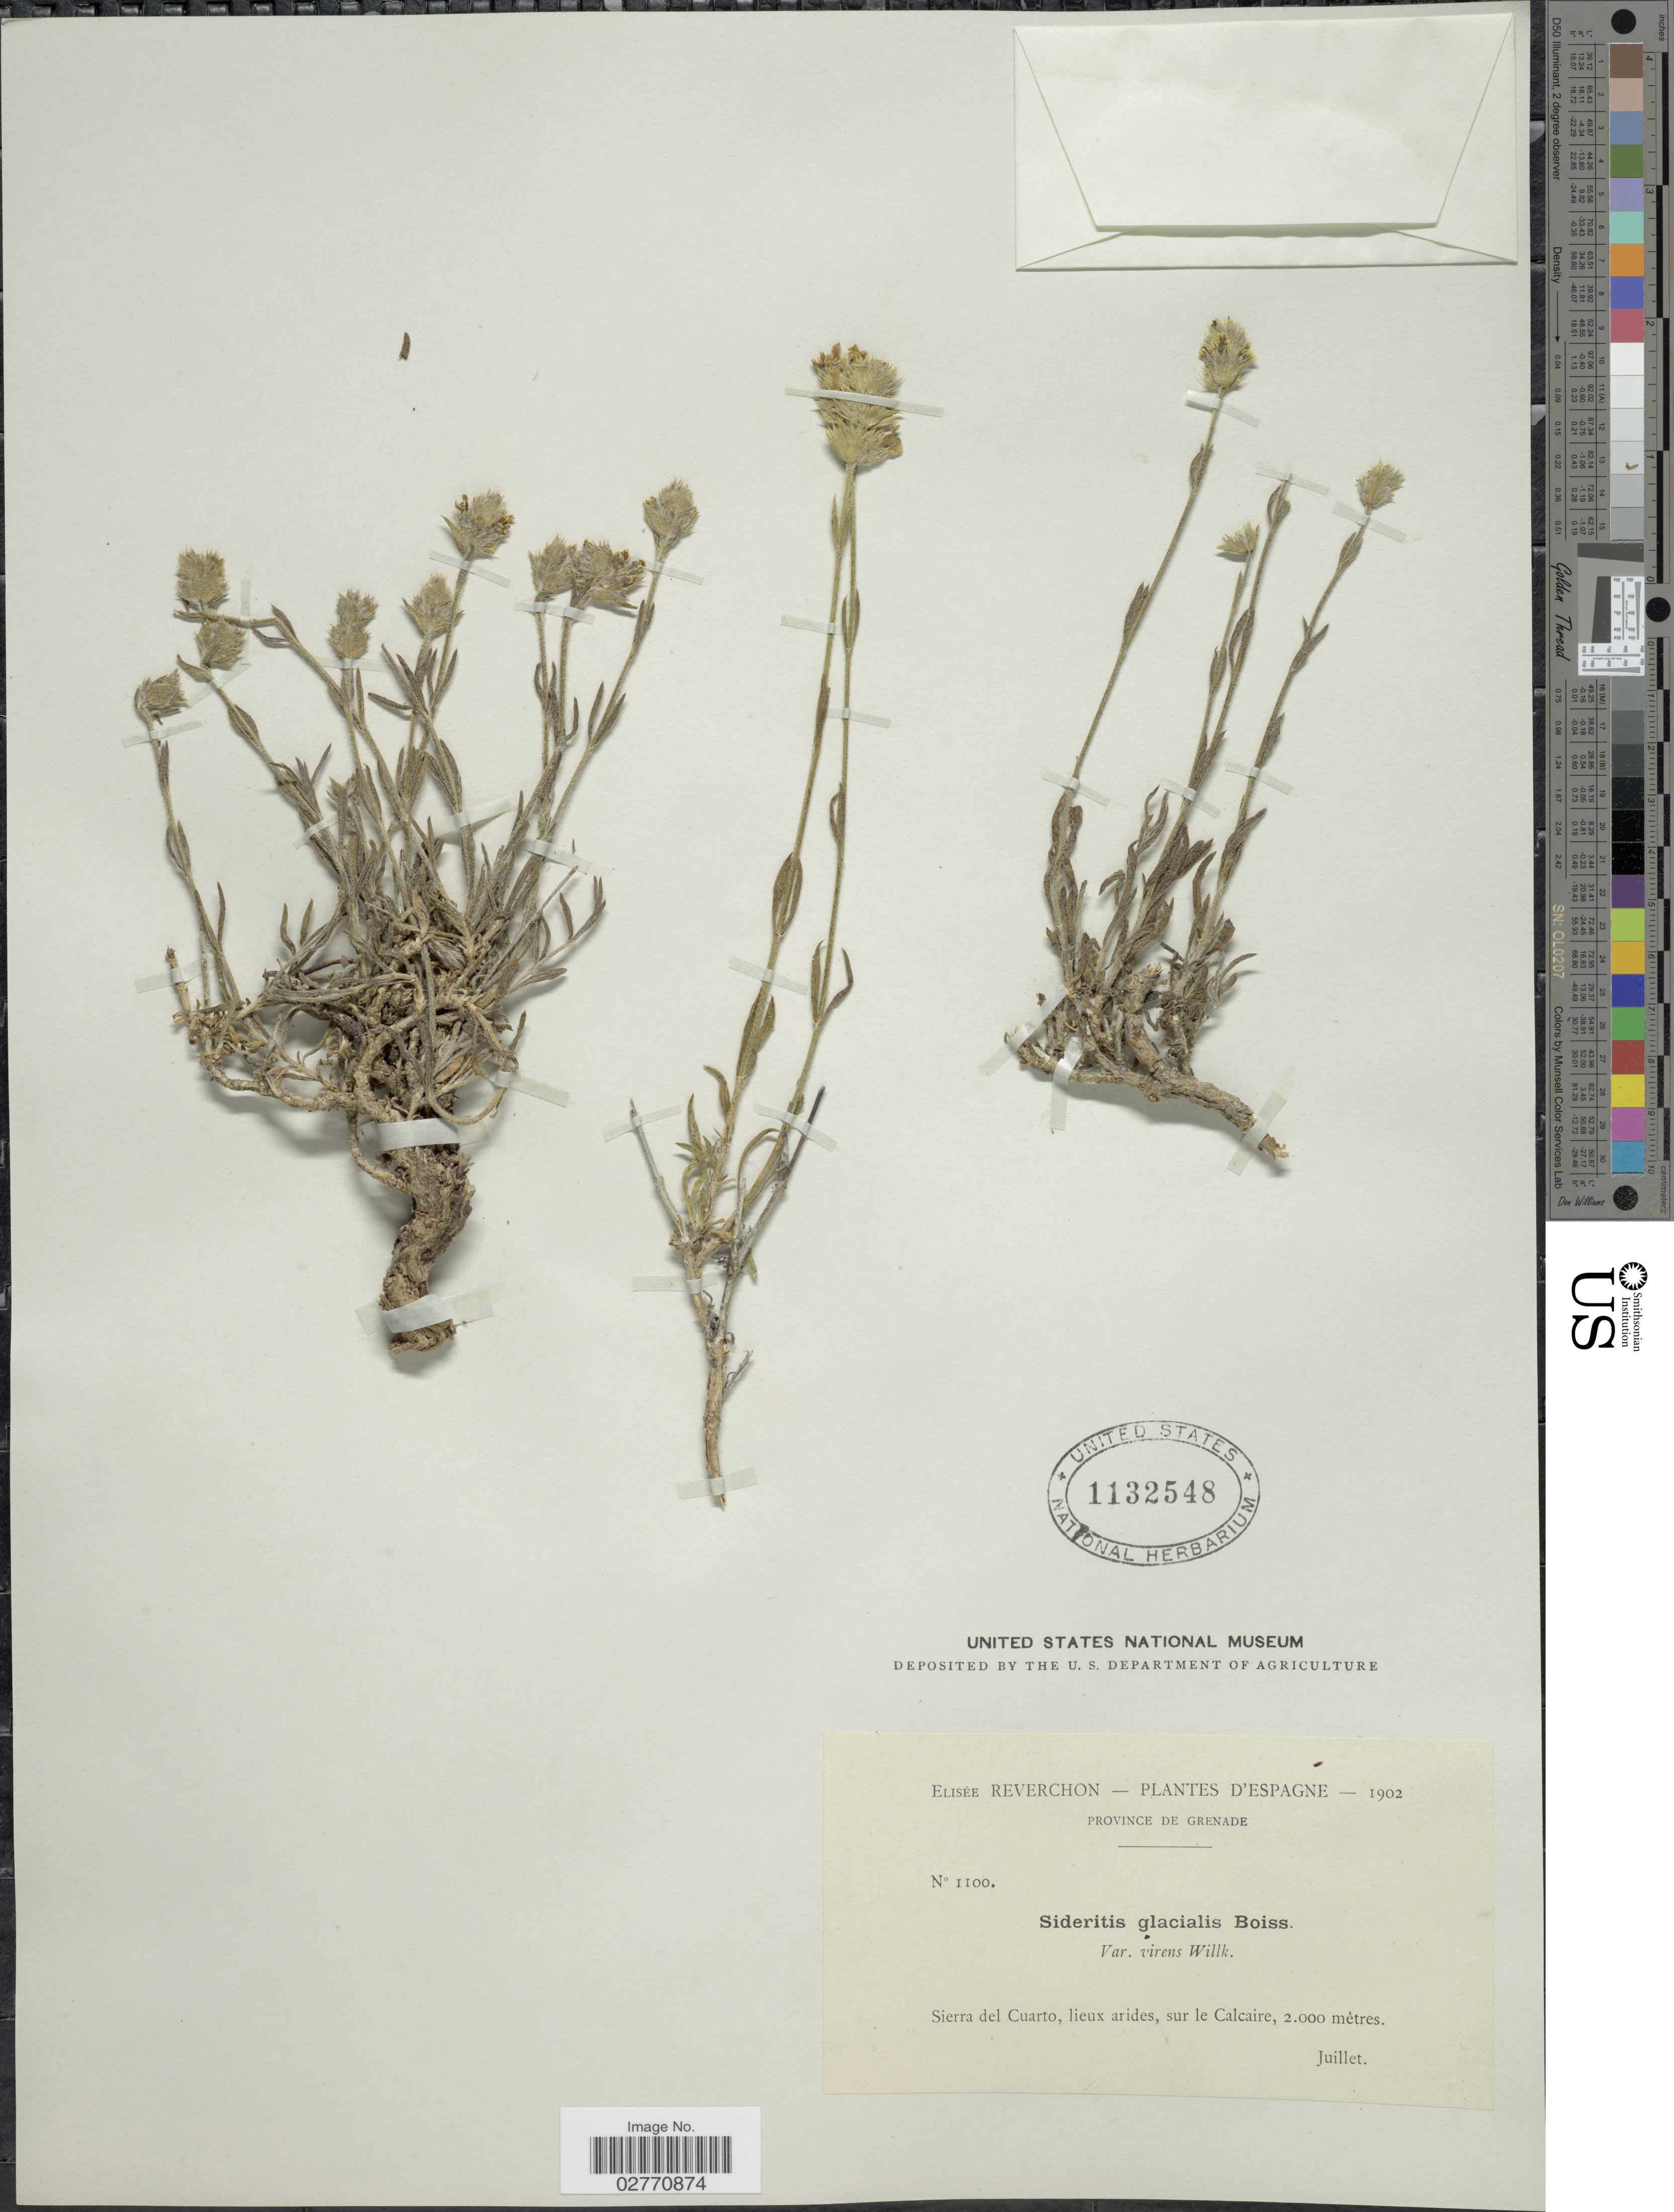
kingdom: Plantae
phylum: Tracheophyta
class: Magnoliopsida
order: Lamiales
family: Lamiaceae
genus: Sideritis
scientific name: Sideritis glacialis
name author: Boiss.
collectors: E. Reverchon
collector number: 1100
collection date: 1902-07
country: Spain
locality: D'Espagne. Province de Grenade. Sierra del Cuarto, lieux arides, sur le Calcaire.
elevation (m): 2000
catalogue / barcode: US 1132548